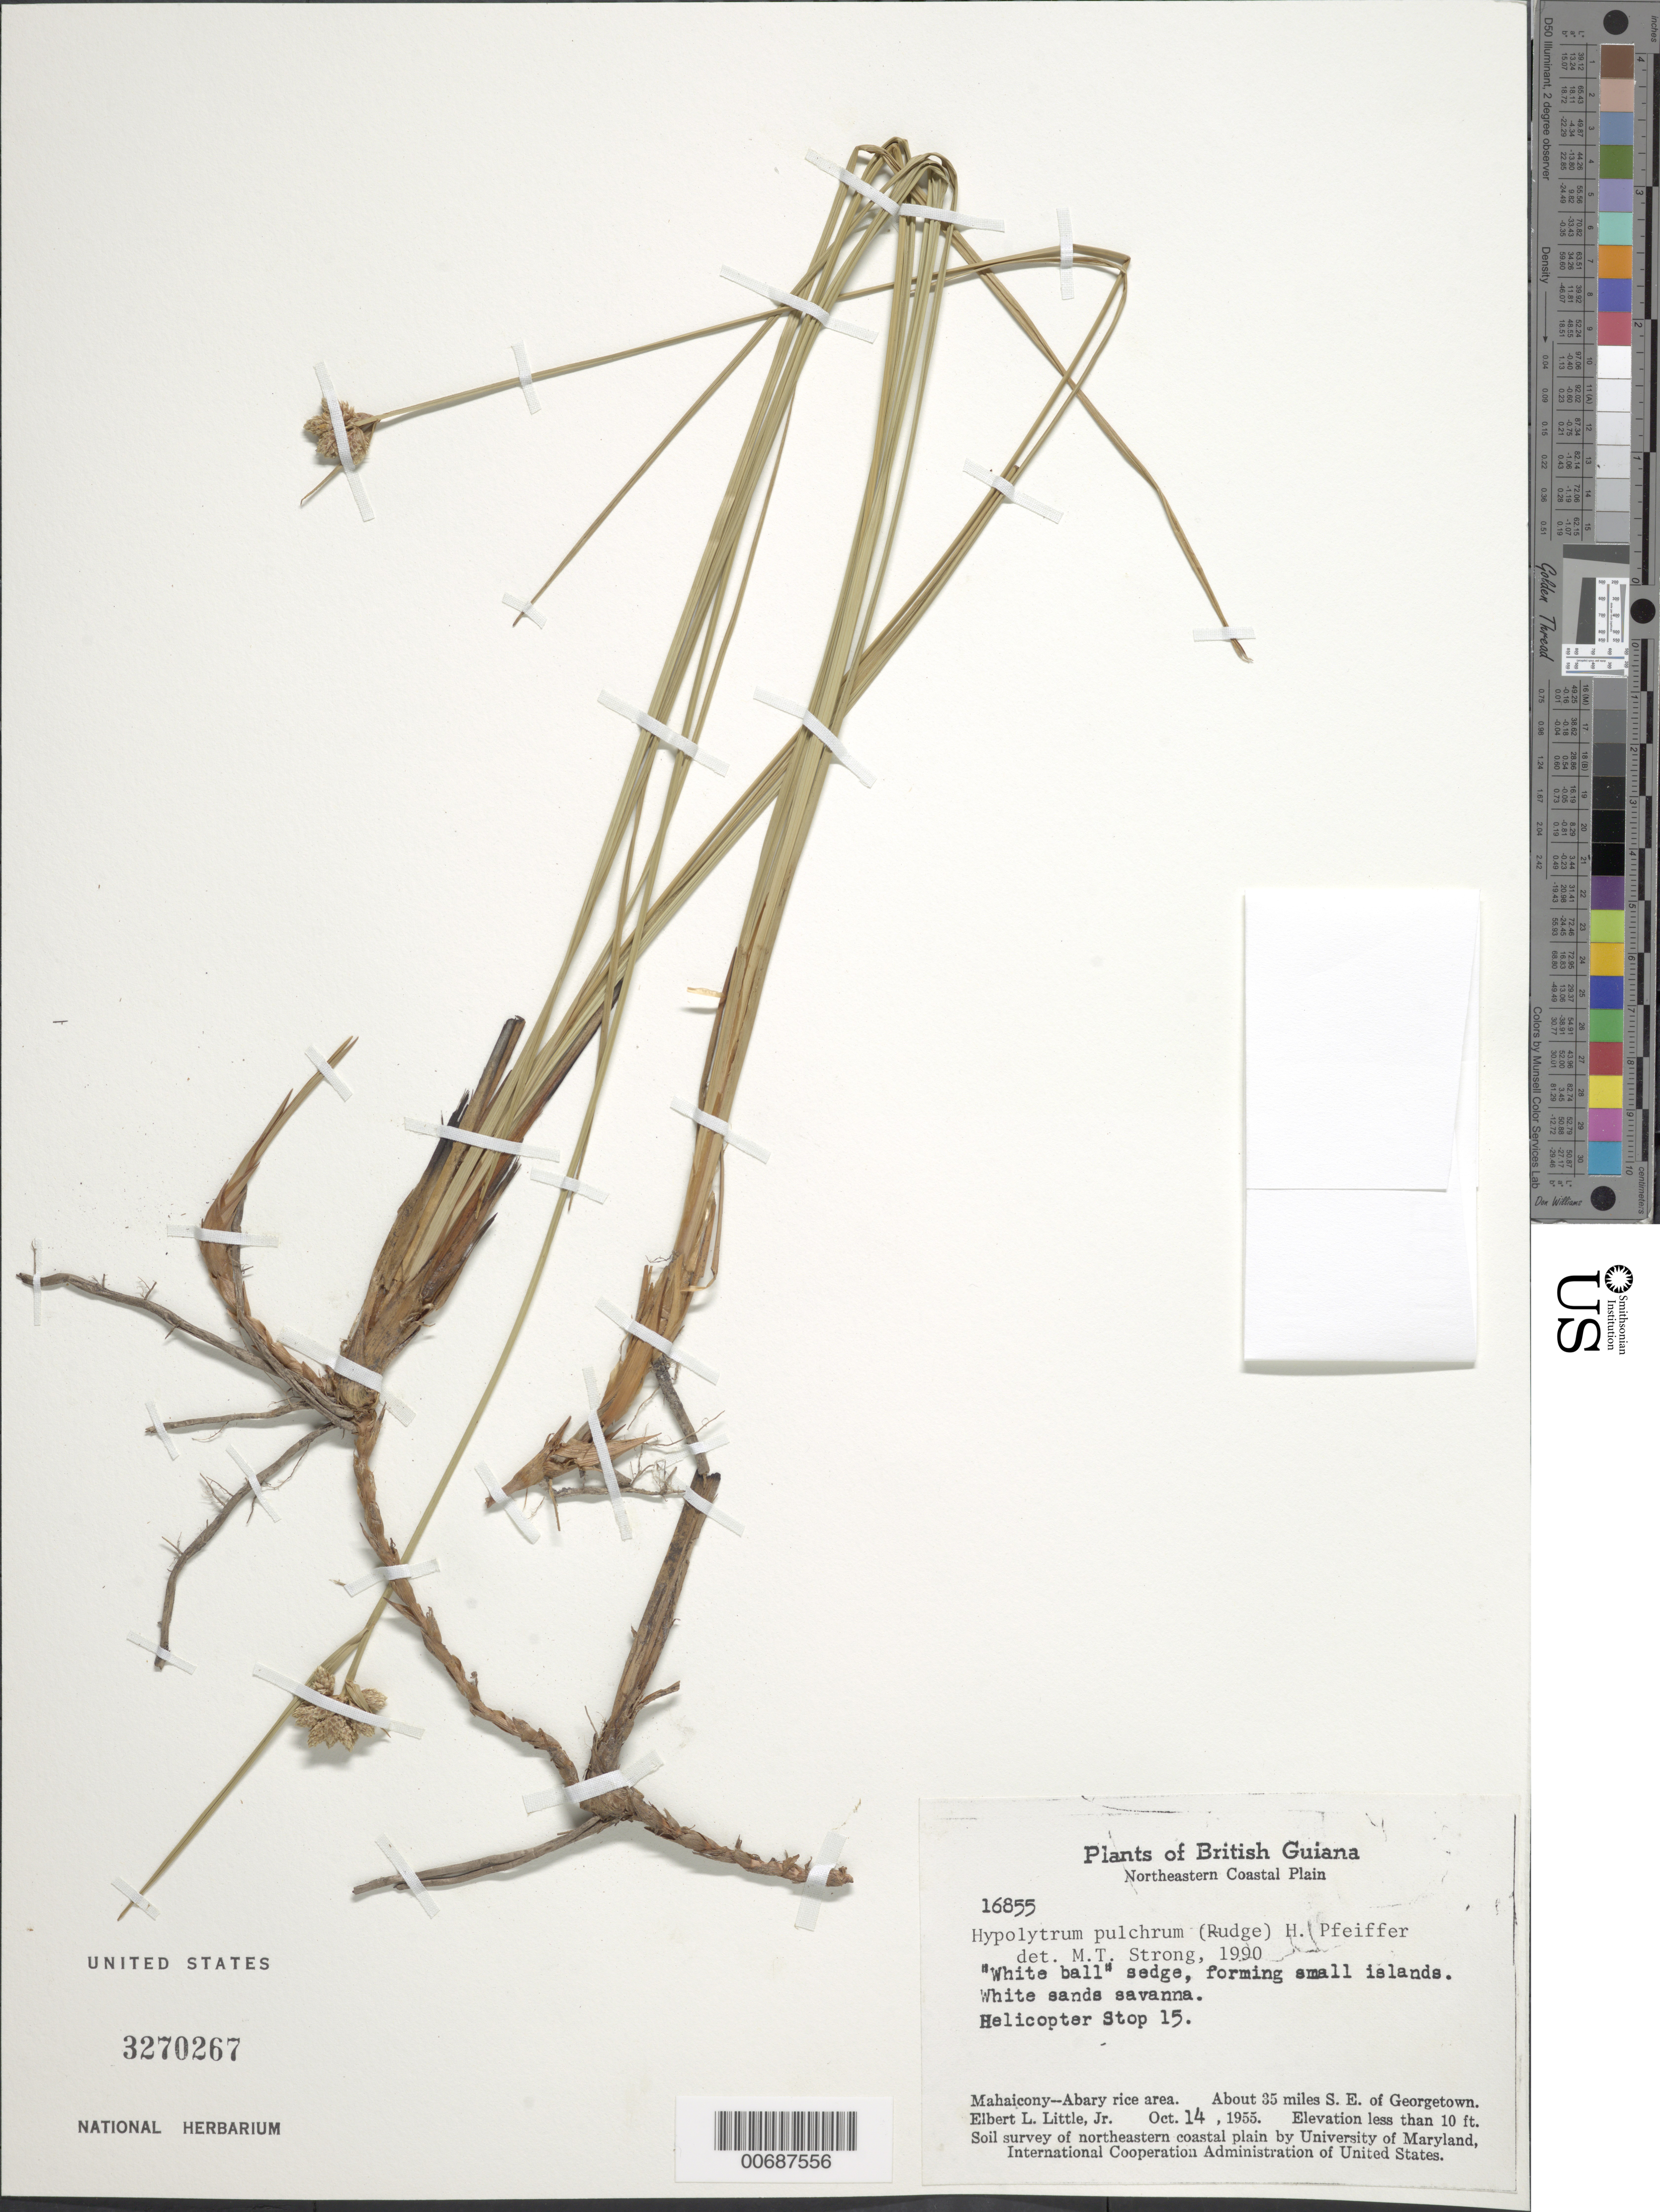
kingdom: Plantae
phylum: Tracheophyta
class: Liliopsida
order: Poales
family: Cyperaceae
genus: Hypolytrum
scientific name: Hypolytrum pulchrum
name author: (Rudge) H. Pfeiff.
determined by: Strong, M. T., (US), Smithsonian Institution - National Museum of Natural History (UNITED STATES)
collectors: E. L. Little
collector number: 16855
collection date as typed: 14-Oct-55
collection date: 1955-10-14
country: Guyana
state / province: Mahaica-Berbice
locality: Mahaicony-Abary rice area, E bank Demerara R., about 35 mi. SE of Georgetown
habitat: White sands savanna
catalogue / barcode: US 3270267